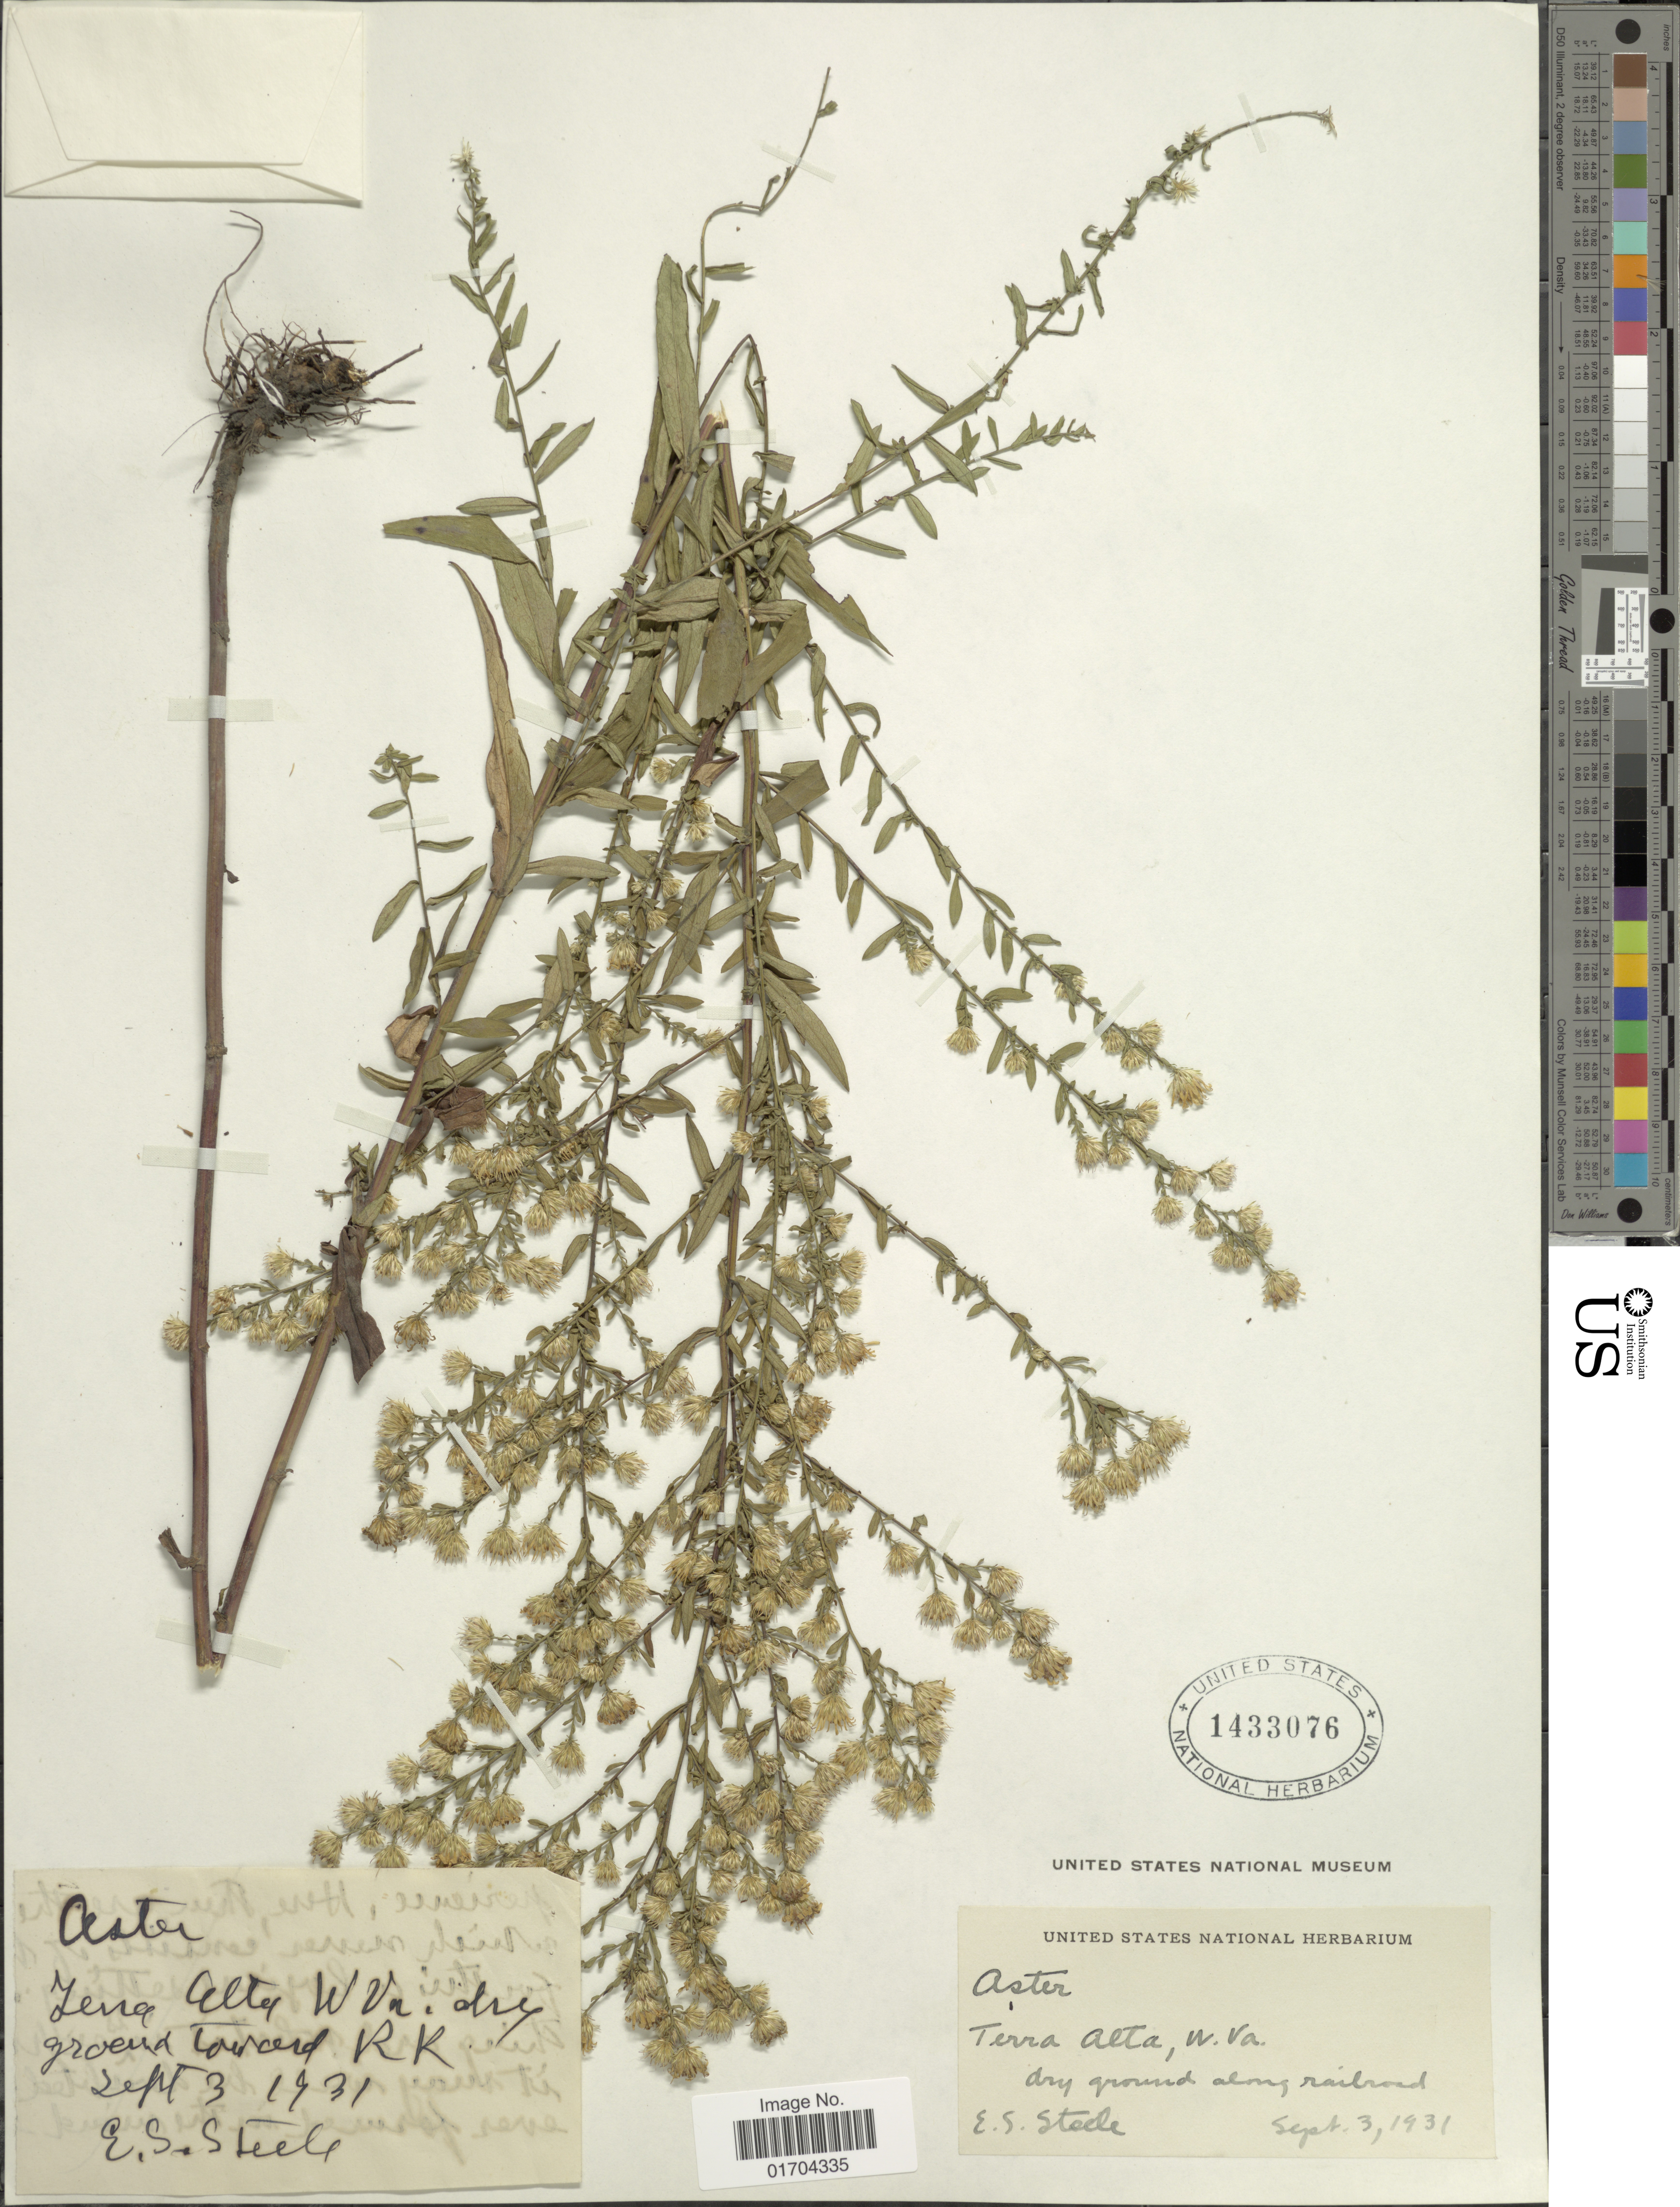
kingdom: Plantae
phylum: Tracheophyta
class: Magnoliopsida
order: Asterales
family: Asteraceae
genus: Symphyotrichum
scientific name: Symphyotrichum sp.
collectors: E. Steele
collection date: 1931-09-03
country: United States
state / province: West Virginia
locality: Terra Alta.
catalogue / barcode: US 1433076